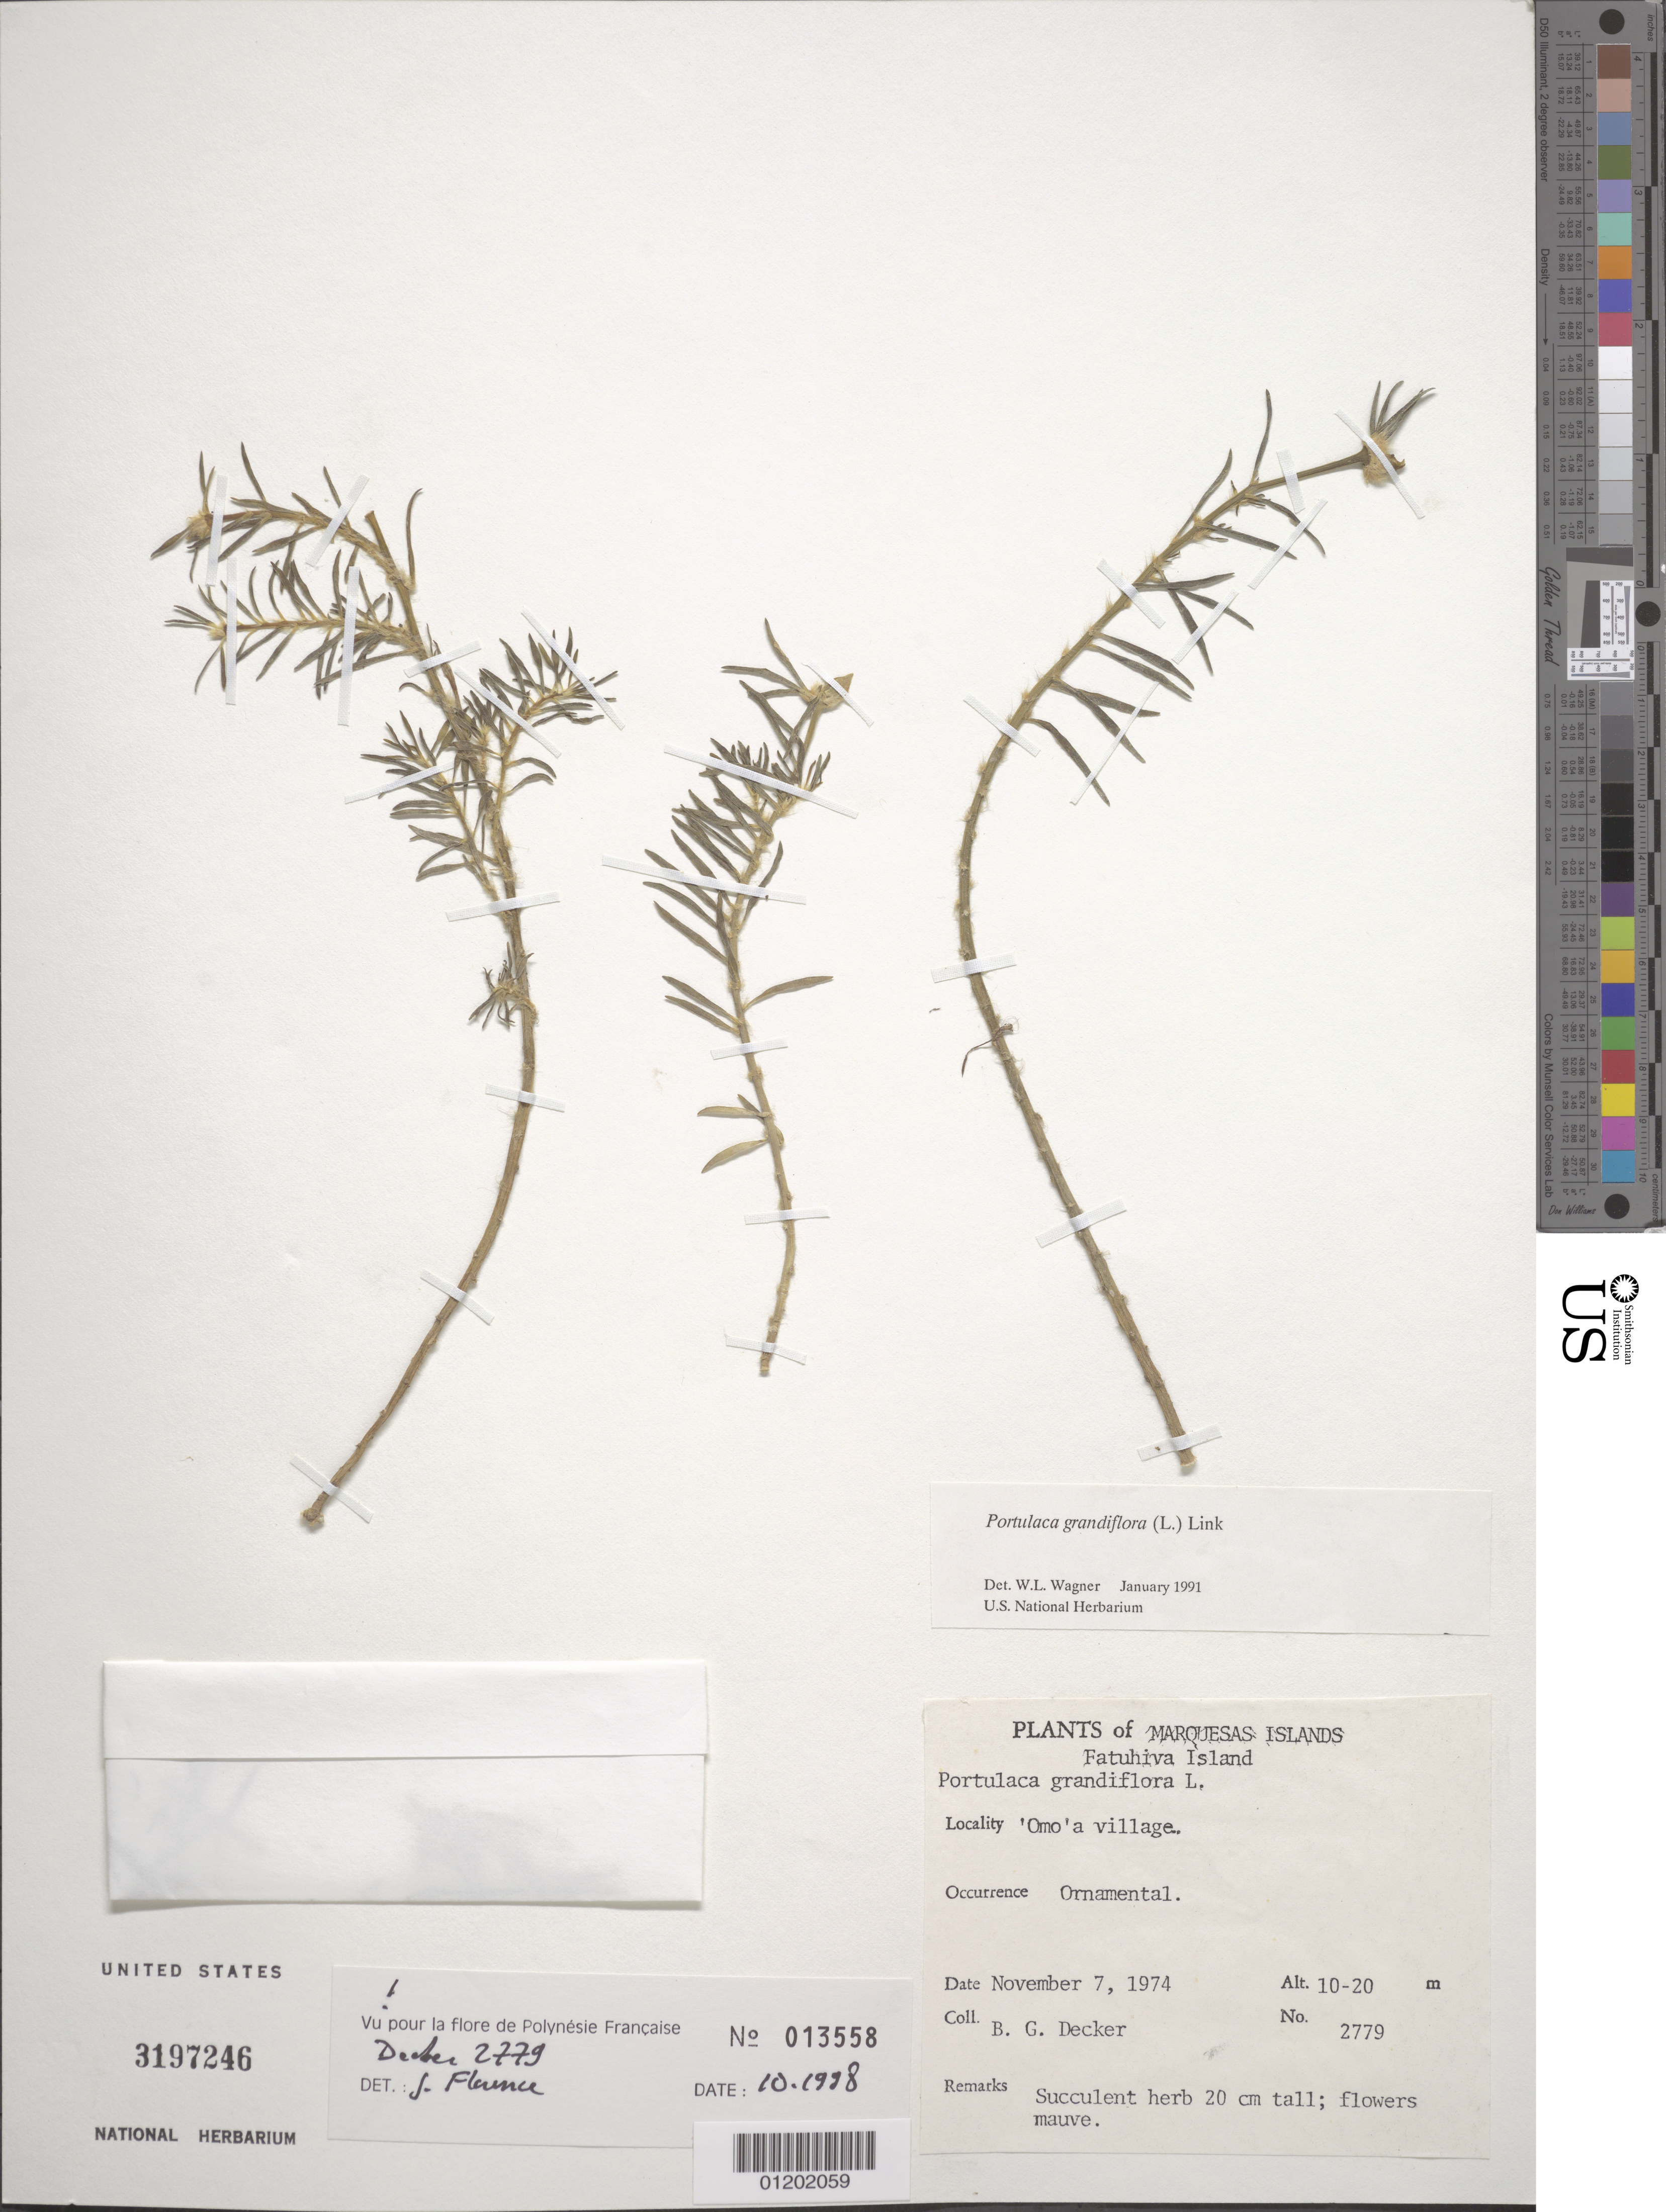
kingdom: Plantae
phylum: Tracheophyta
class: Magnoliopsida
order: Caryophyllales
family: Portulacaceae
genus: Portulaca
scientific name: Portulaca grandiflora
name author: Hook.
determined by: Wagner, W. L., (BOT), Smithsonian Institution - National Museum of Natural History (UNITED STATES)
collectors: B. G. Decker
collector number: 2779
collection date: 1974-11-07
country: French Polynesia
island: Fatu Hiva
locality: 'Omo'a village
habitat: Ornamental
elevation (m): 10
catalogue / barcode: US 3197246